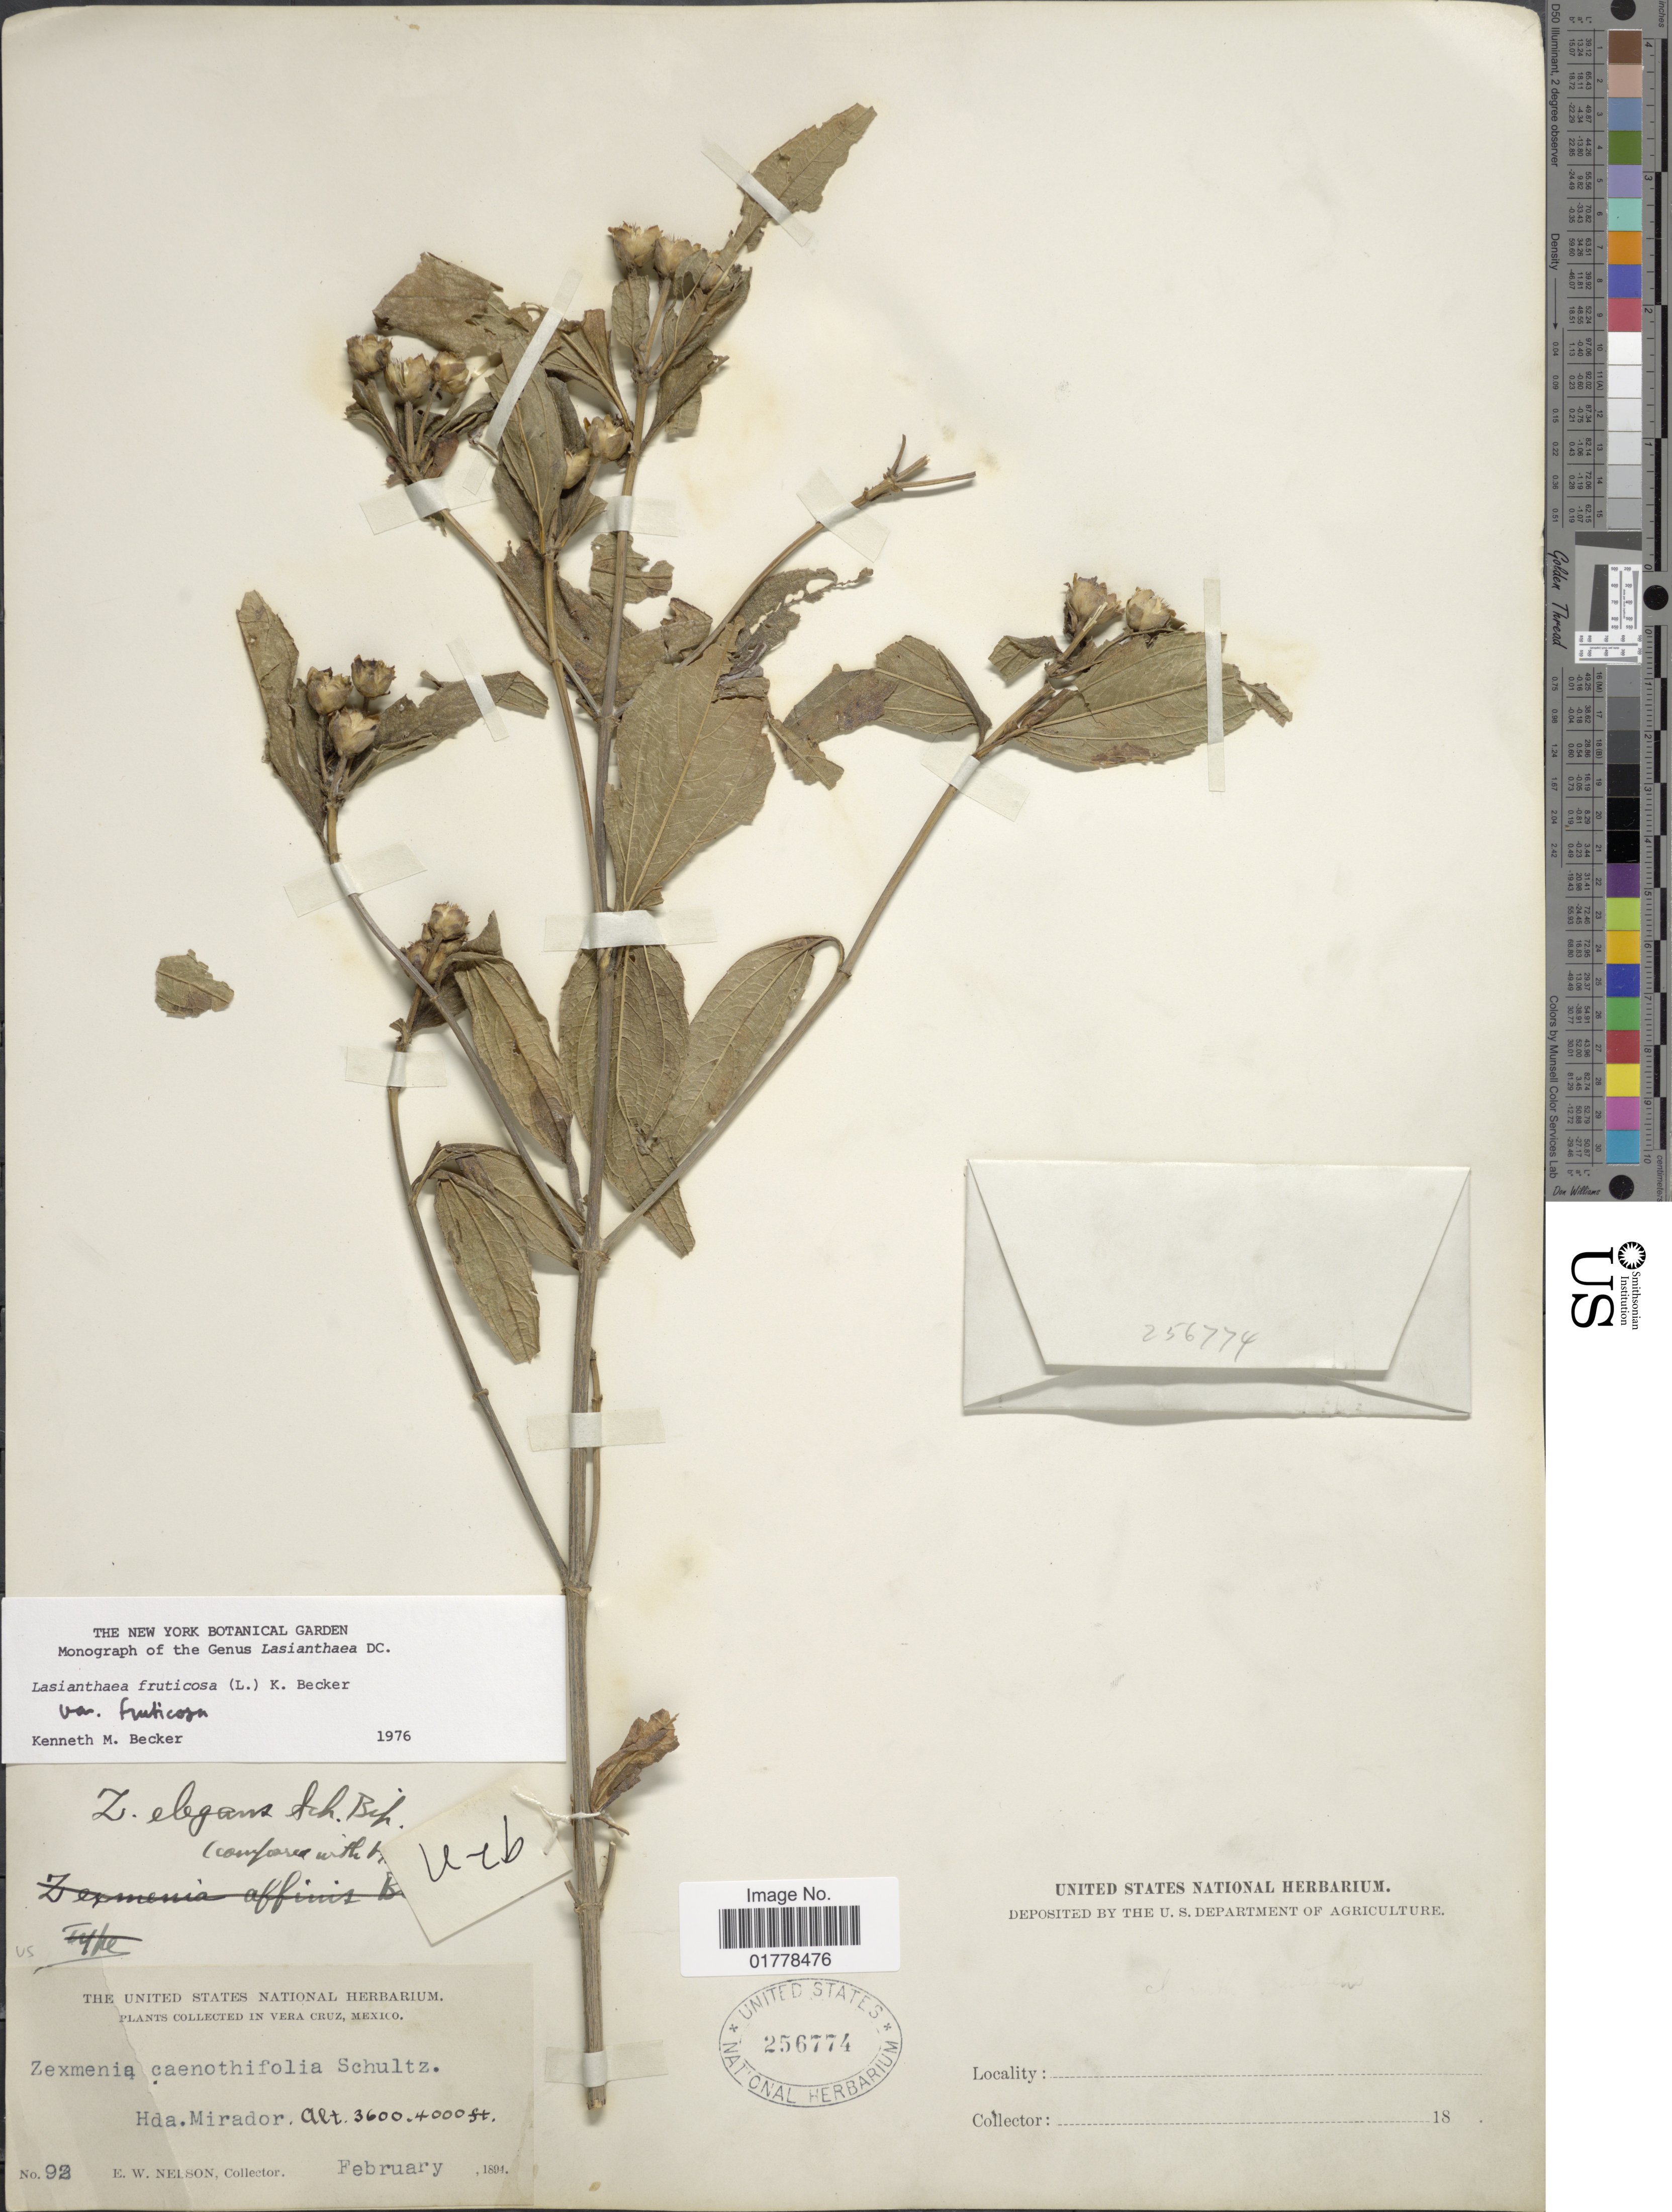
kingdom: Plantae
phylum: Tracheophyta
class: Magnoliopsida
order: Asterales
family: Asteraceae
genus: Lasianthaea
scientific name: Lasianthaea fruticosa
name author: (L.) K.M. Becker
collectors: E. W. Nelson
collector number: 92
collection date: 1894-02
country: Mexico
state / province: Veracruz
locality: In Vera Cruz, Mexico. Hda. Mirador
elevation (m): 1097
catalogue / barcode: US 256774